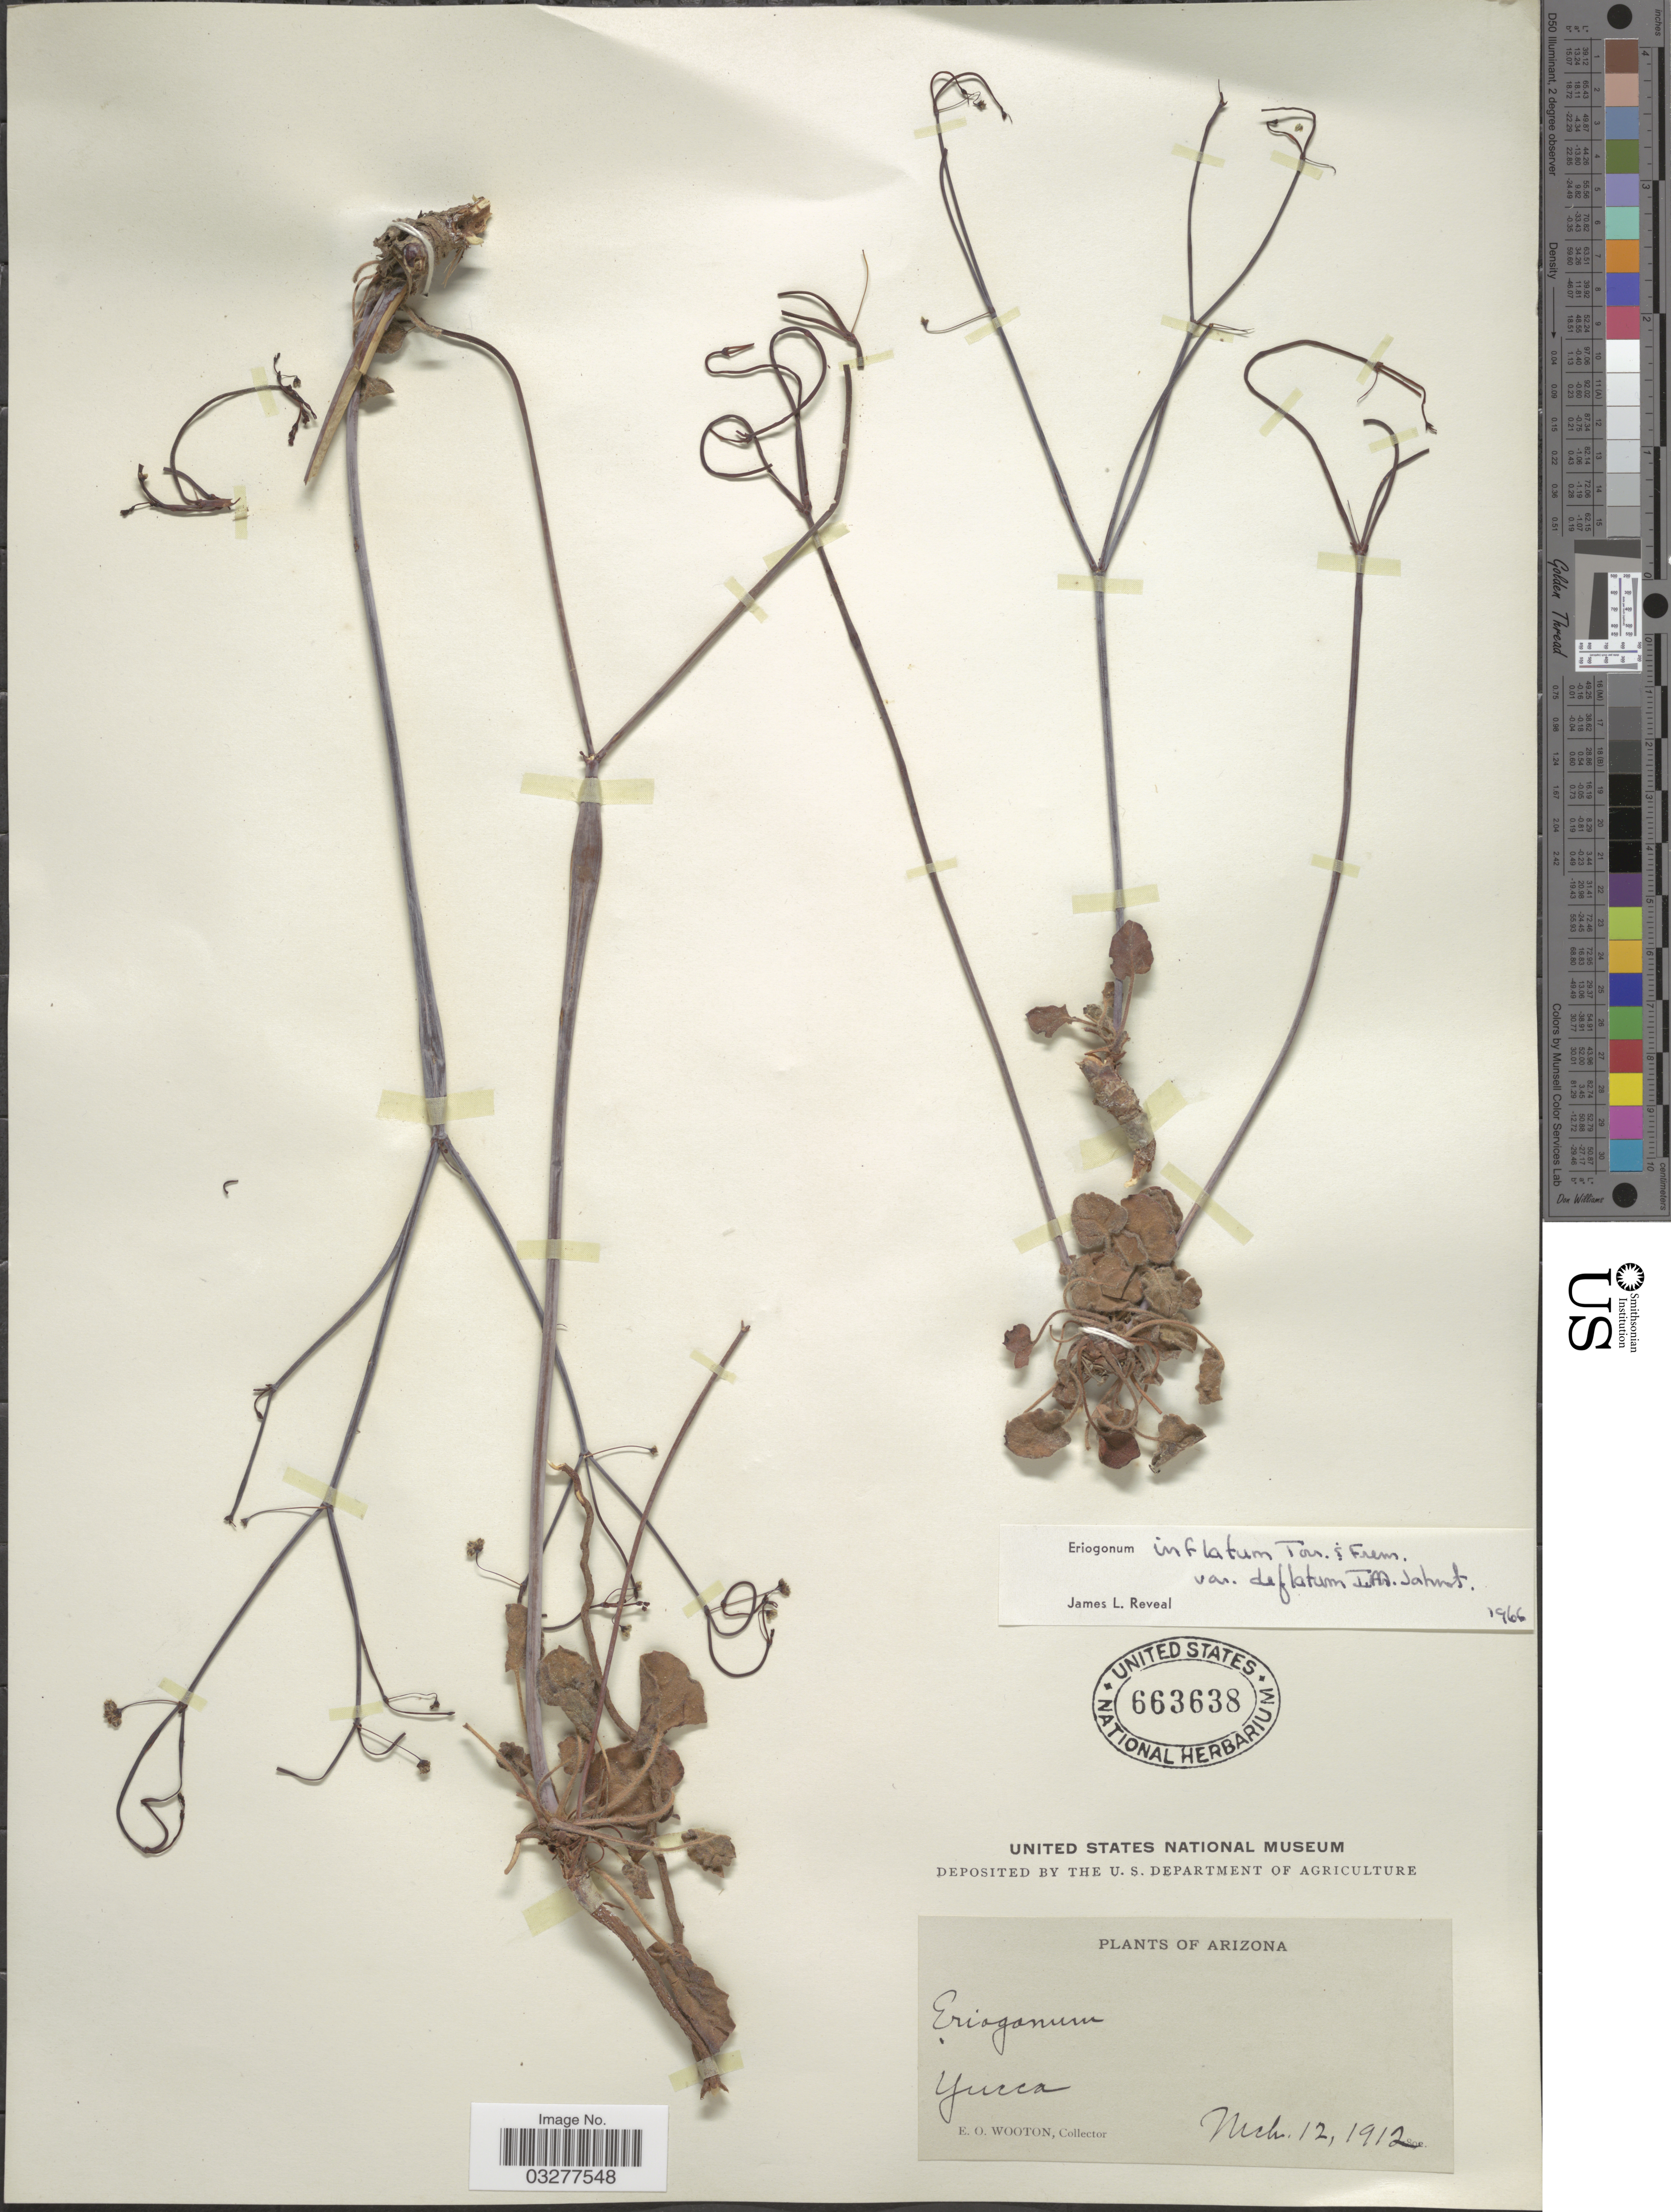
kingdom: Plantae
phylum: Tracheophyta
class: Magnoliopsida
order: Caryophyllales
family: Polygonaceae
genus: Eriogonum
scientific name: Eriogonum inflatum var. deflatum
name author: I.M. Johnst.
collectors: E. O. Wooton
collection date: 1912-03-12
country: United States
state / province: Arizona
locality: Yucca.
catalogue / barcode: US 663638